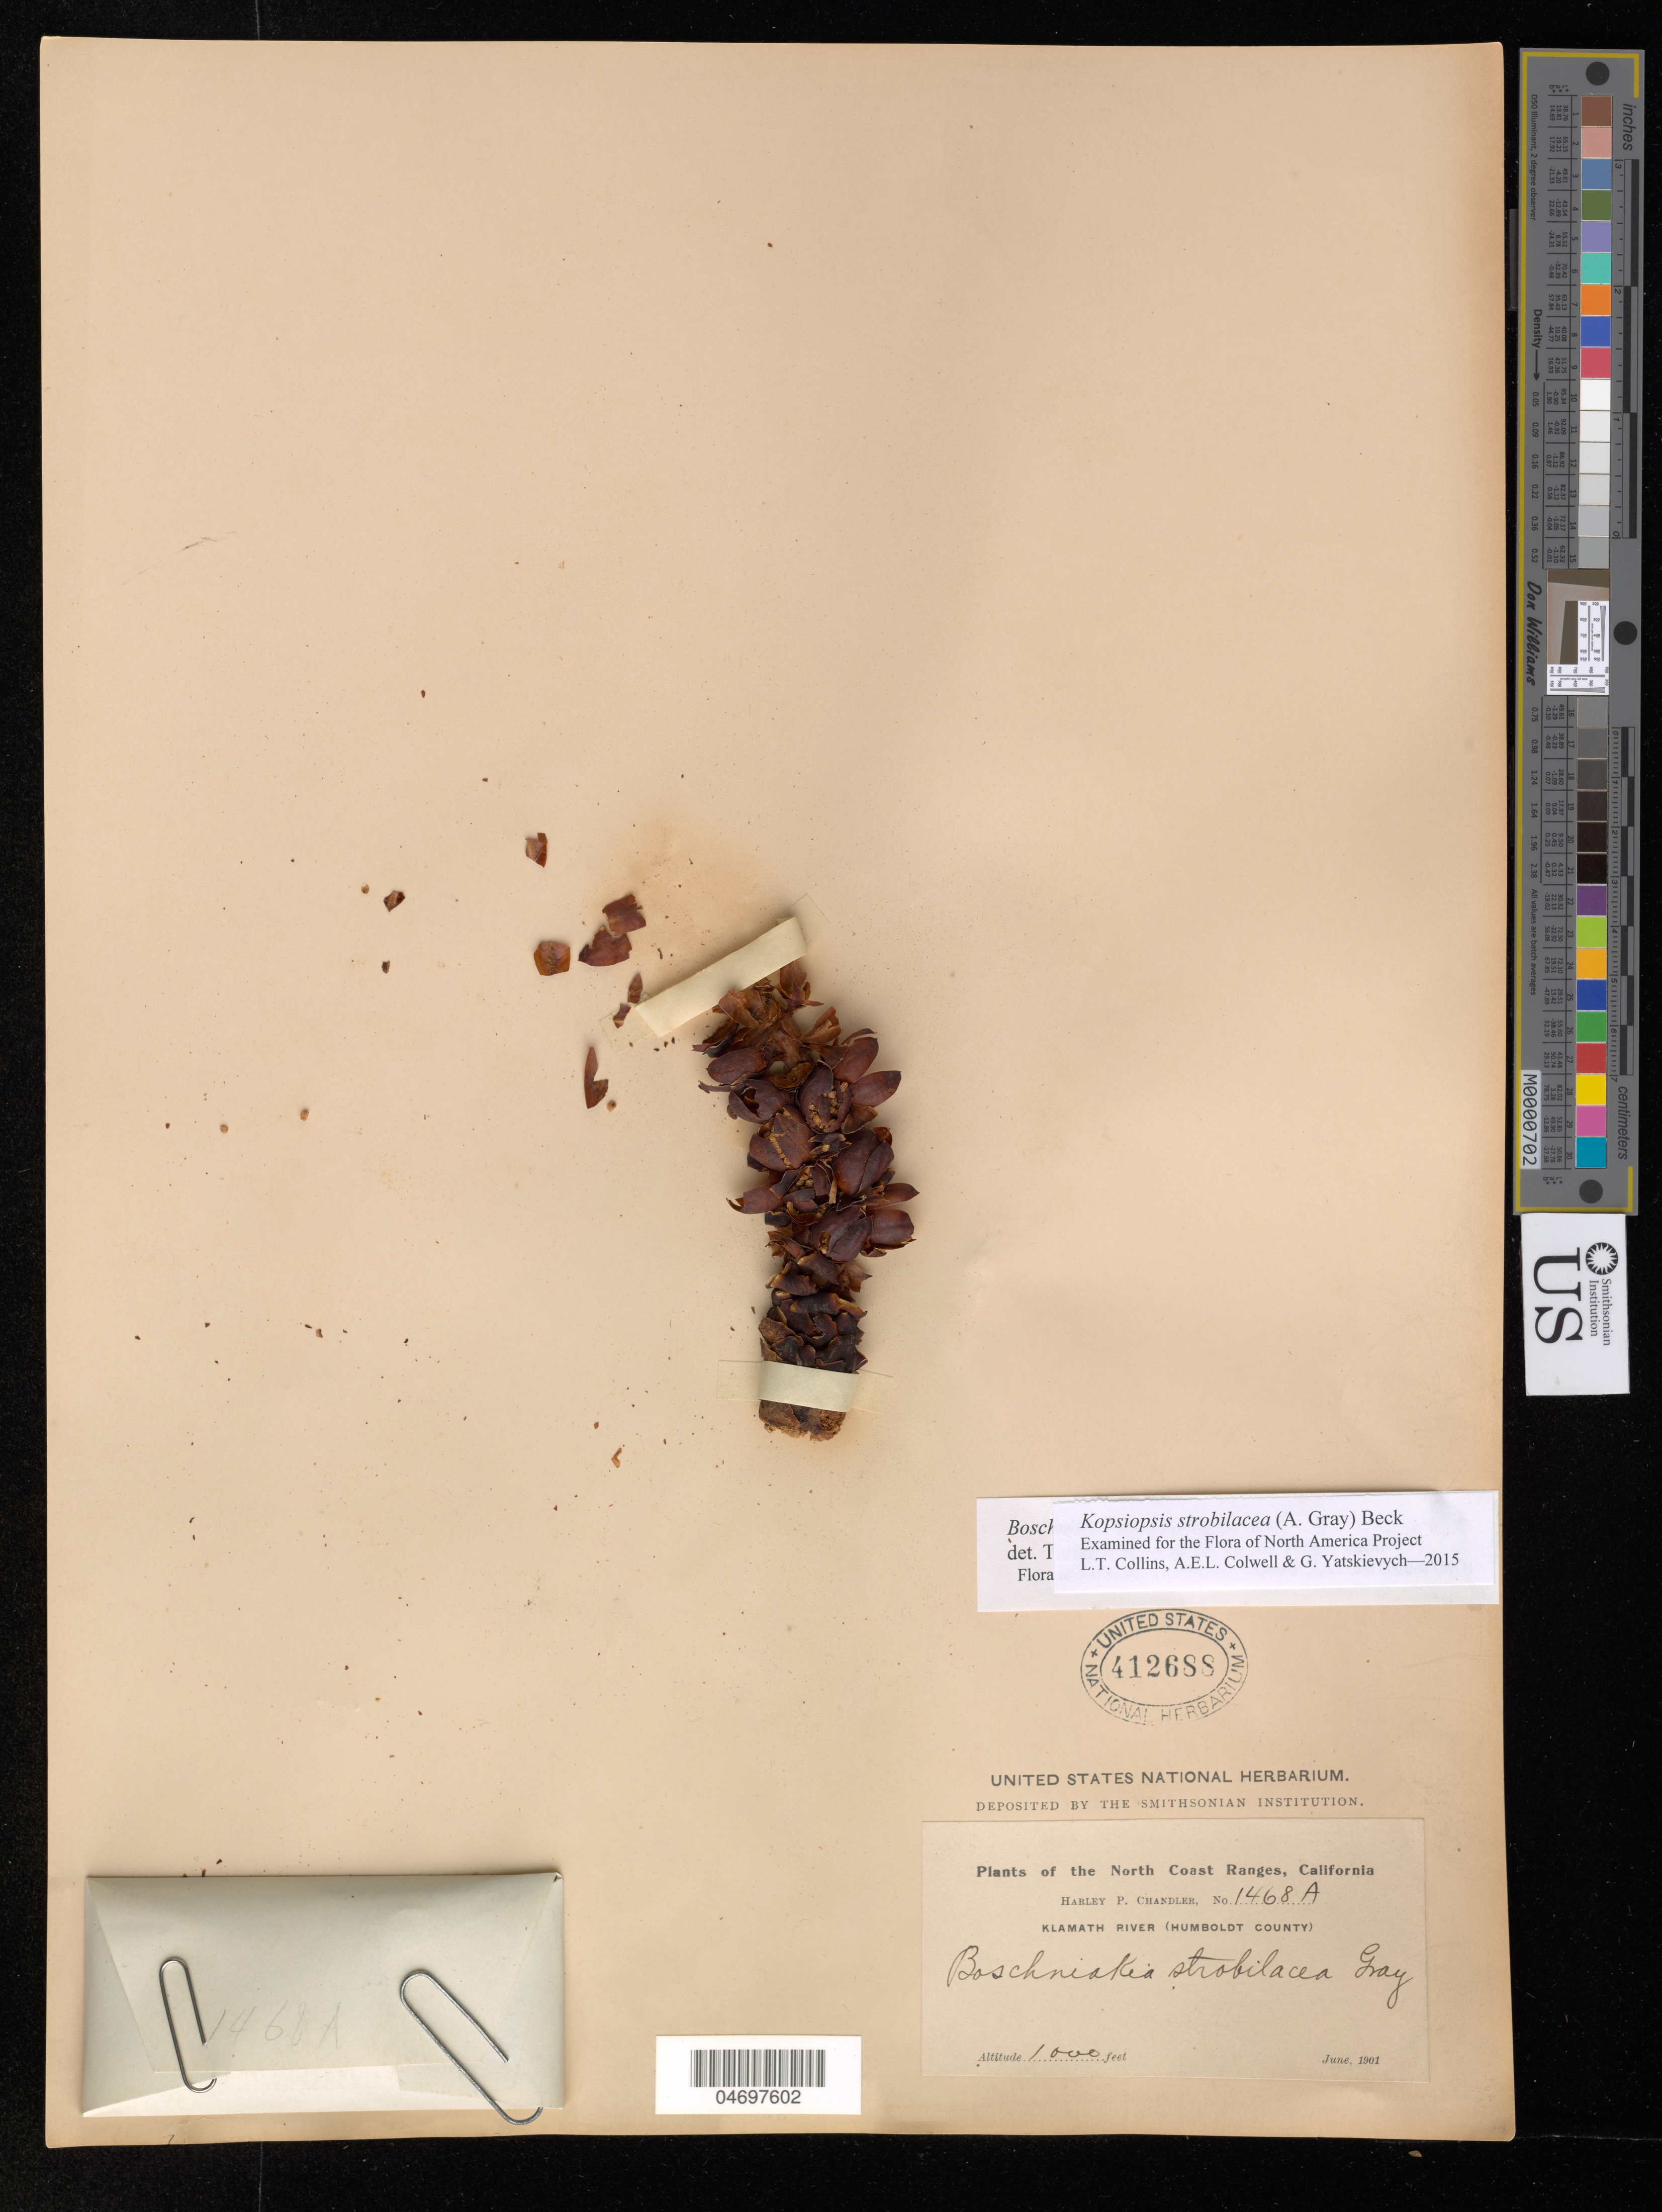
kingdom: Plantae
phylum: Tracheophyta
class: Magnoliopsida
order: Lamiales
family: Orobanchaceae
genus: Kopsiopsis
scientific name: Kopsiopsis strobilacea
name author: (A. Gray) Beck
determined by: Collins, L. T.; Colwell, A. E.; Yatskievych, G. A.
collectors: H. Chandler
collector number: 1468 A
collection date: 1901-06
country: United States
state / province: California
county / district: Humboldt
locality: Klamath River.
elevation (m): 305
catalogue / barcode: US 412688